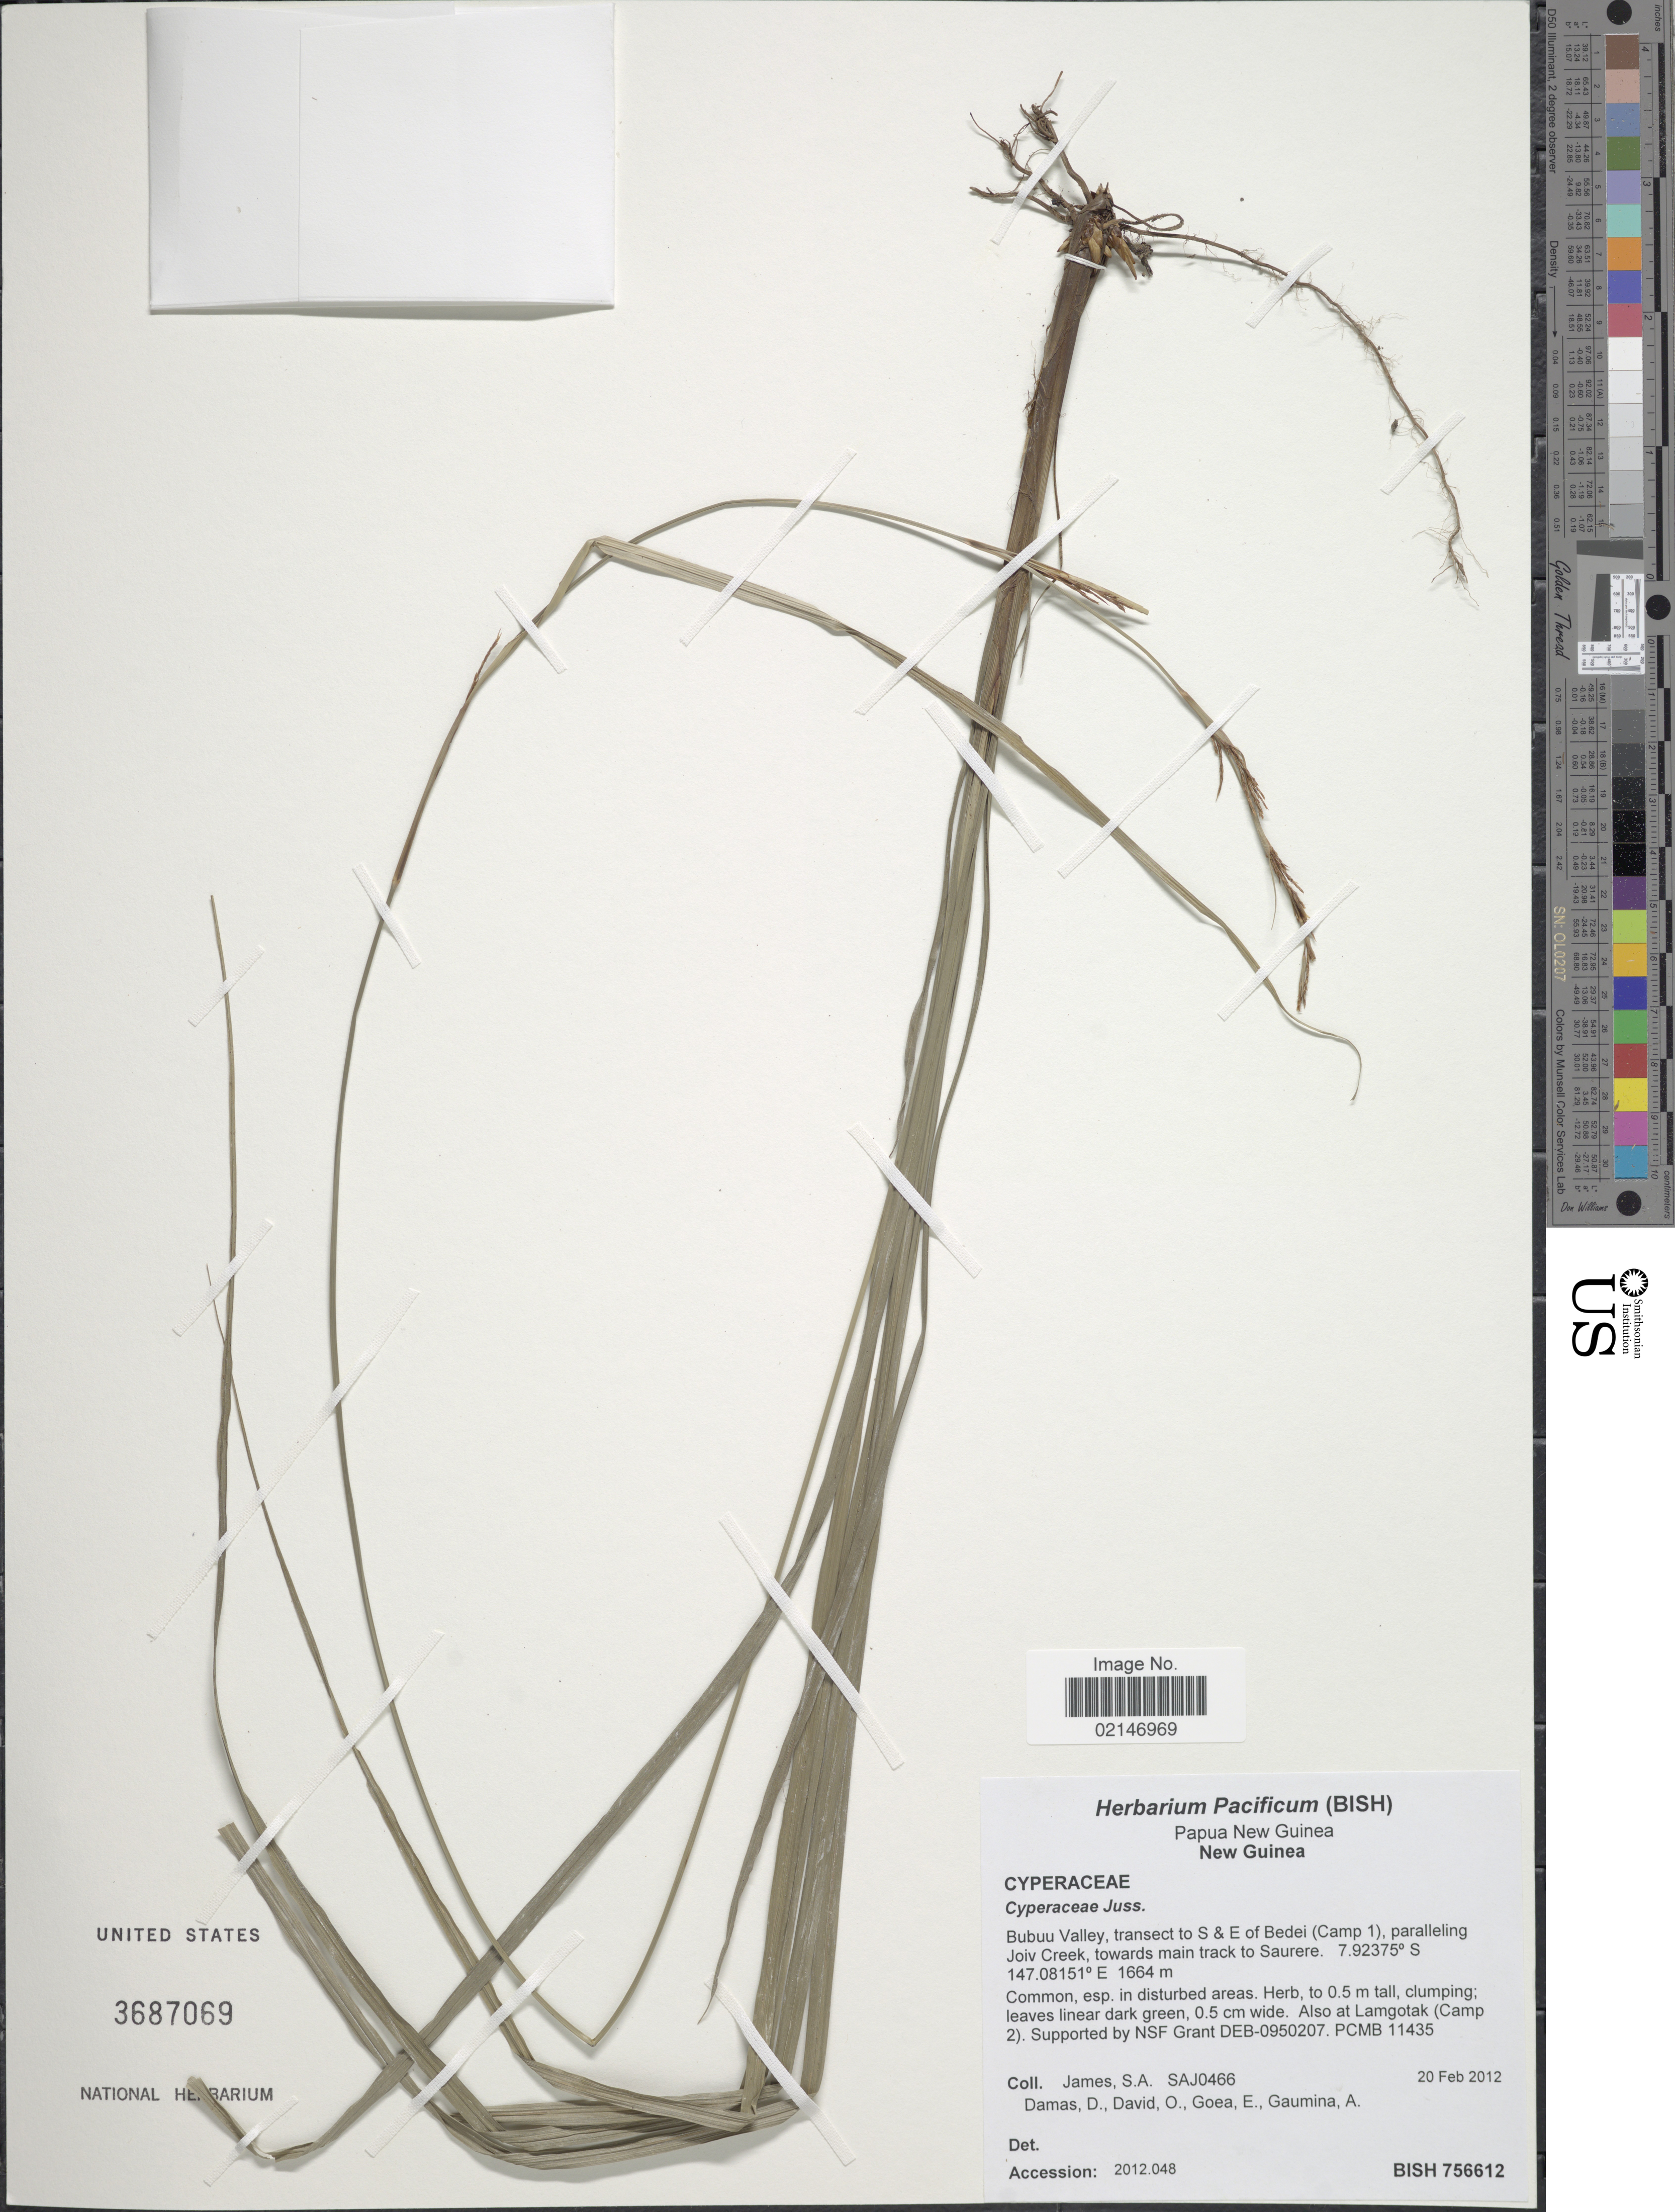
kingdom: Plantae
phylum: Tracheophyta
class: Liliopsida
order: Poales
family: Cyperaceae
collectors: S. James, D. Damas, O. David, E. Goea & A. Gaumina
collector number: SAJ0466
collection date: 2012-02-20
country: Papua New Guinea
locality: New Guinea, Bubuu Valley, transect to S & E of Bedei (Camp1), Parallelling Joiv Creek, towards main track to Saurere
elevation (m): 1664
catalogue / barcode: US 3687069